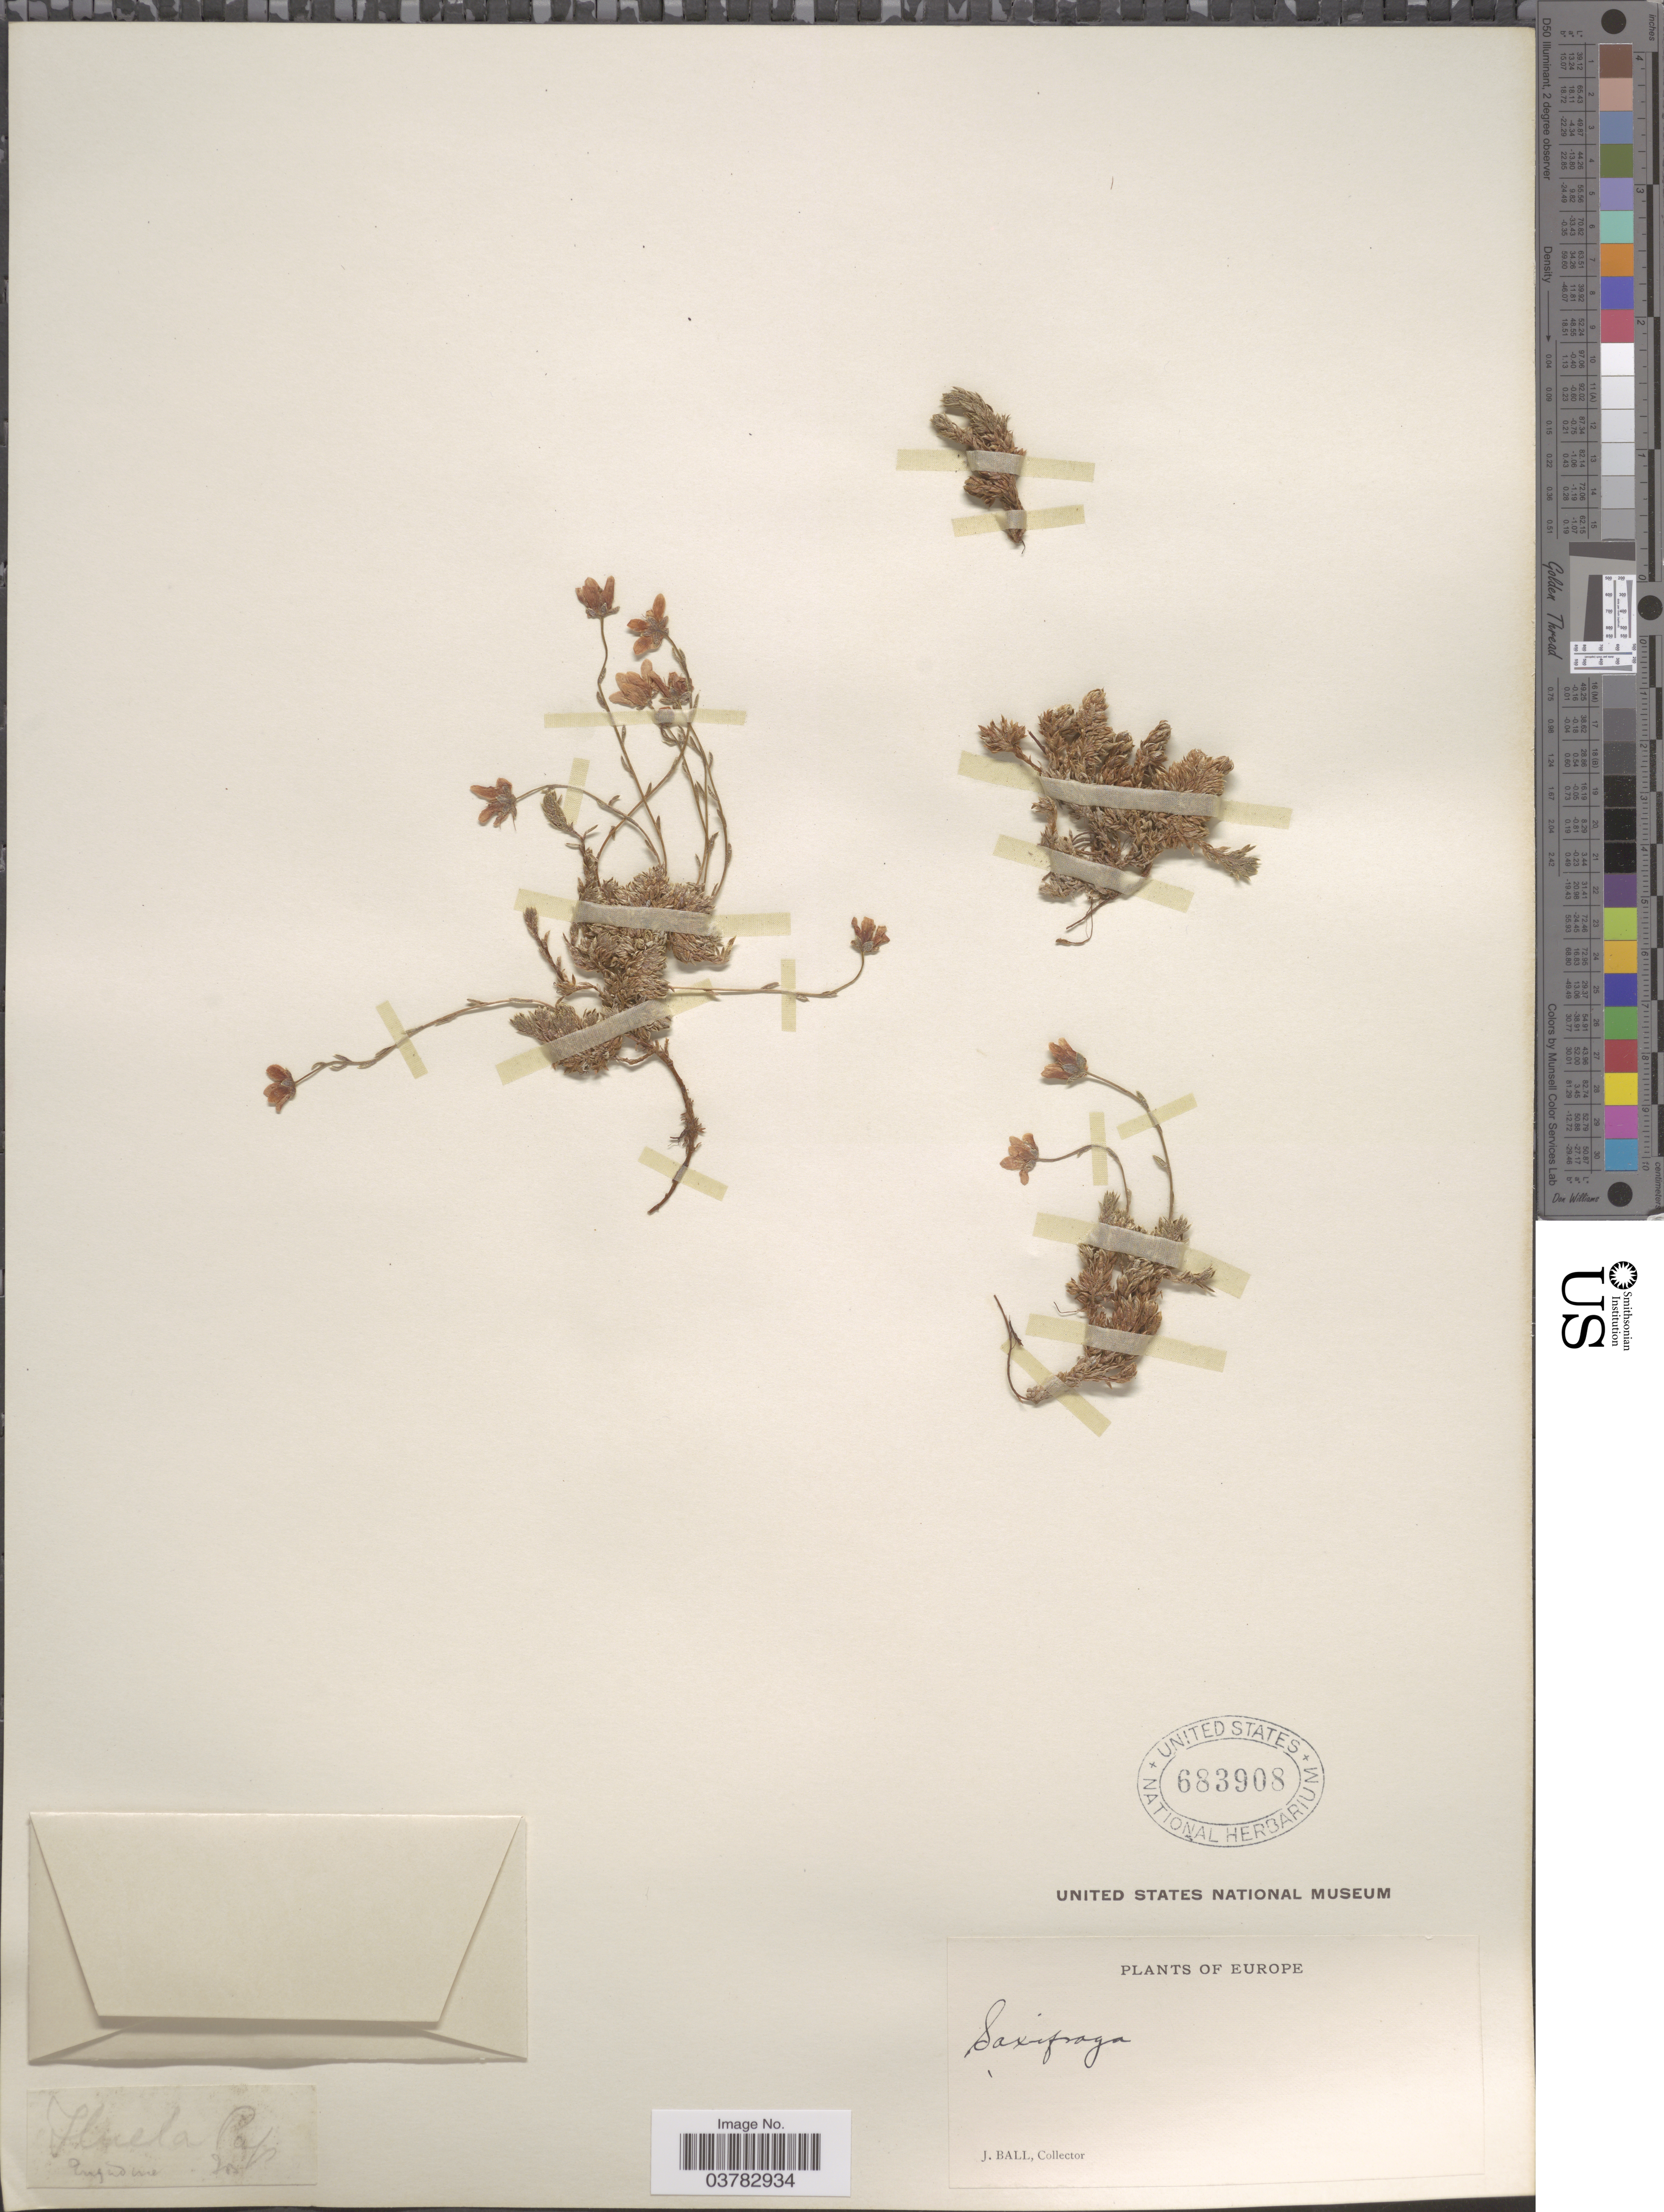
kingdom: Plantae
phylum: Tracheophyta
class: Magnoliopsida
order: Saxifragales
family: Saxifragaceae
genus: Saxifraga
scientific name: Saxifraga sp.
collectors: J. Ball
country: Switzerland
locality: Europe. Fluela Pass.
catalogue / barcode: US 683908